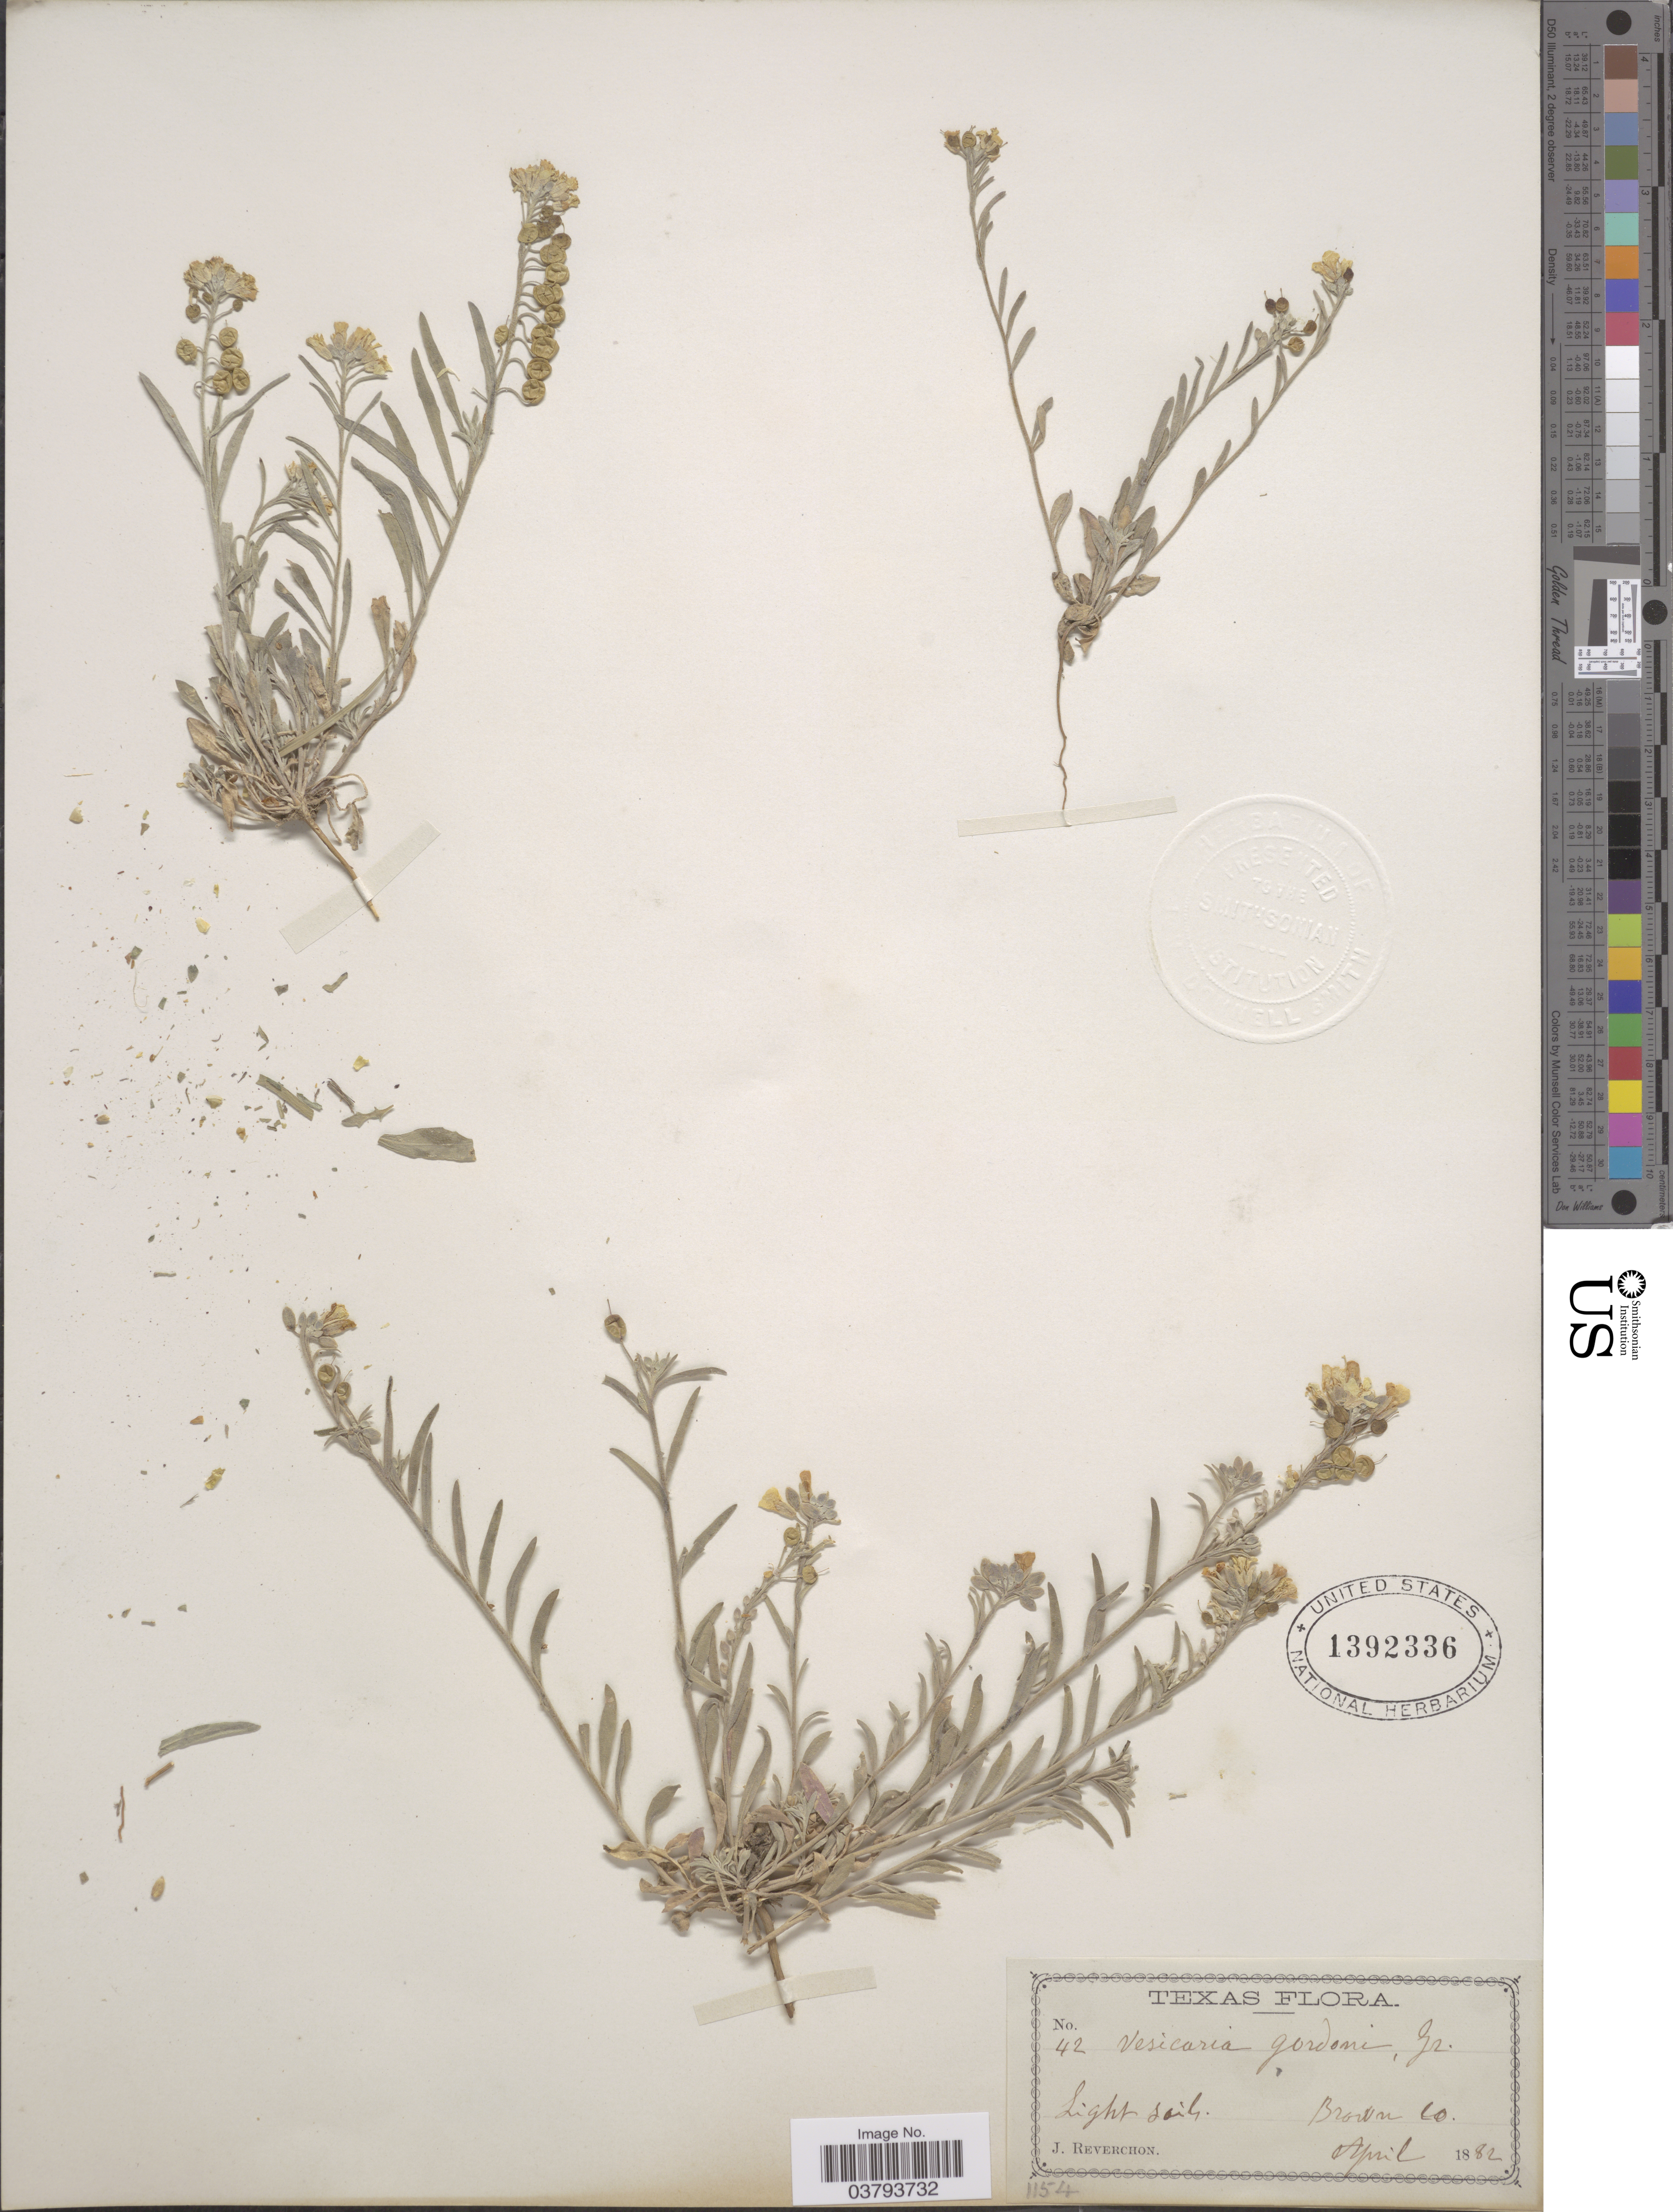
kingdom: Plantae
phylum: Tracheophyta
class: Magnoliopsida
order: Brassicales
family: Brassicaceae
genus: Lesquerella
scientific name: Lesquerella gordonii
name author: (A. Gray) S. Watson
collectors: J. Reverchon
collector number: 42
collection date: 1882-04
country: United States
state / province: Texas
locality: Brown Co.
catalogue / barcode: US 1392336